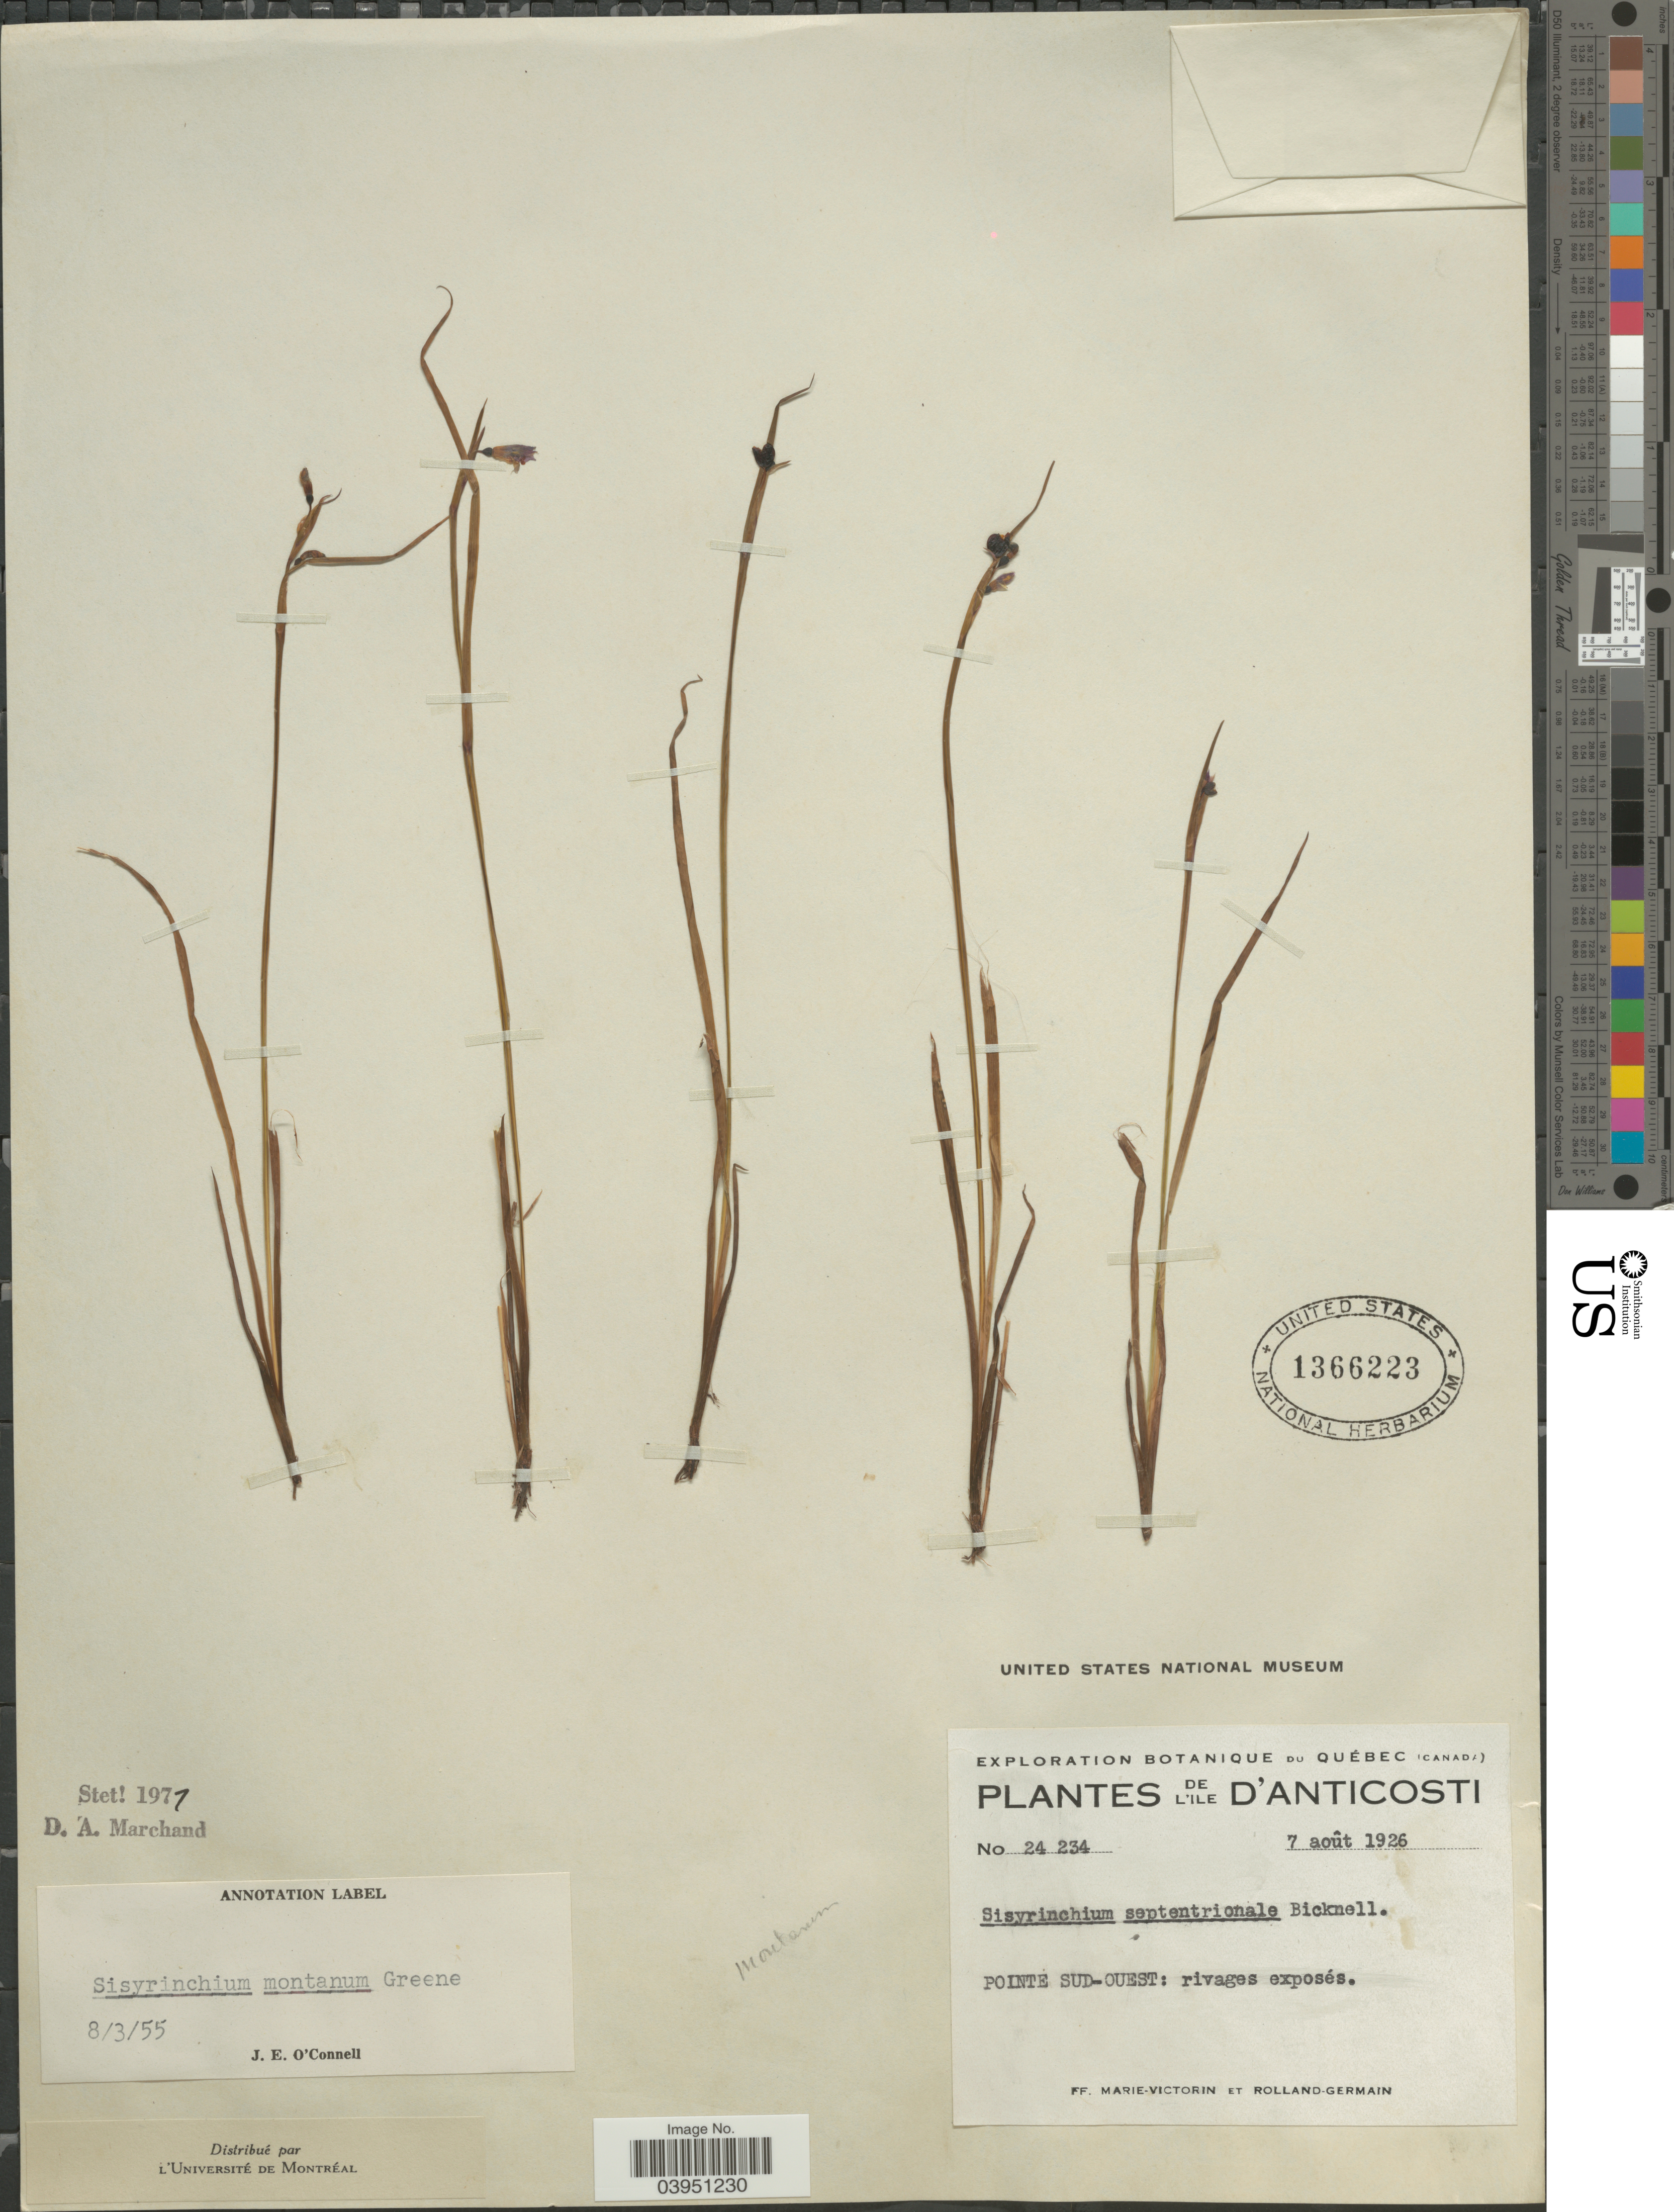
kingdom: Plantae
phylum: Tracheophyta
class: Liliopsida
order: Asparagales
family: Iridaceae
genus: Sisyrinchium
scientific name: Sisyrinchium montanum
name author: Greene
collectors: F. Marie-Victorin & Rolland-Germain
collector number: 24234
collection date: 1926-08-07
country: Canada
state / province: Quebec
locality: L'ile D'Anticosti. Pointe Sud-Ouest: rivages exposés.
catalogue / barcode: US 1366223